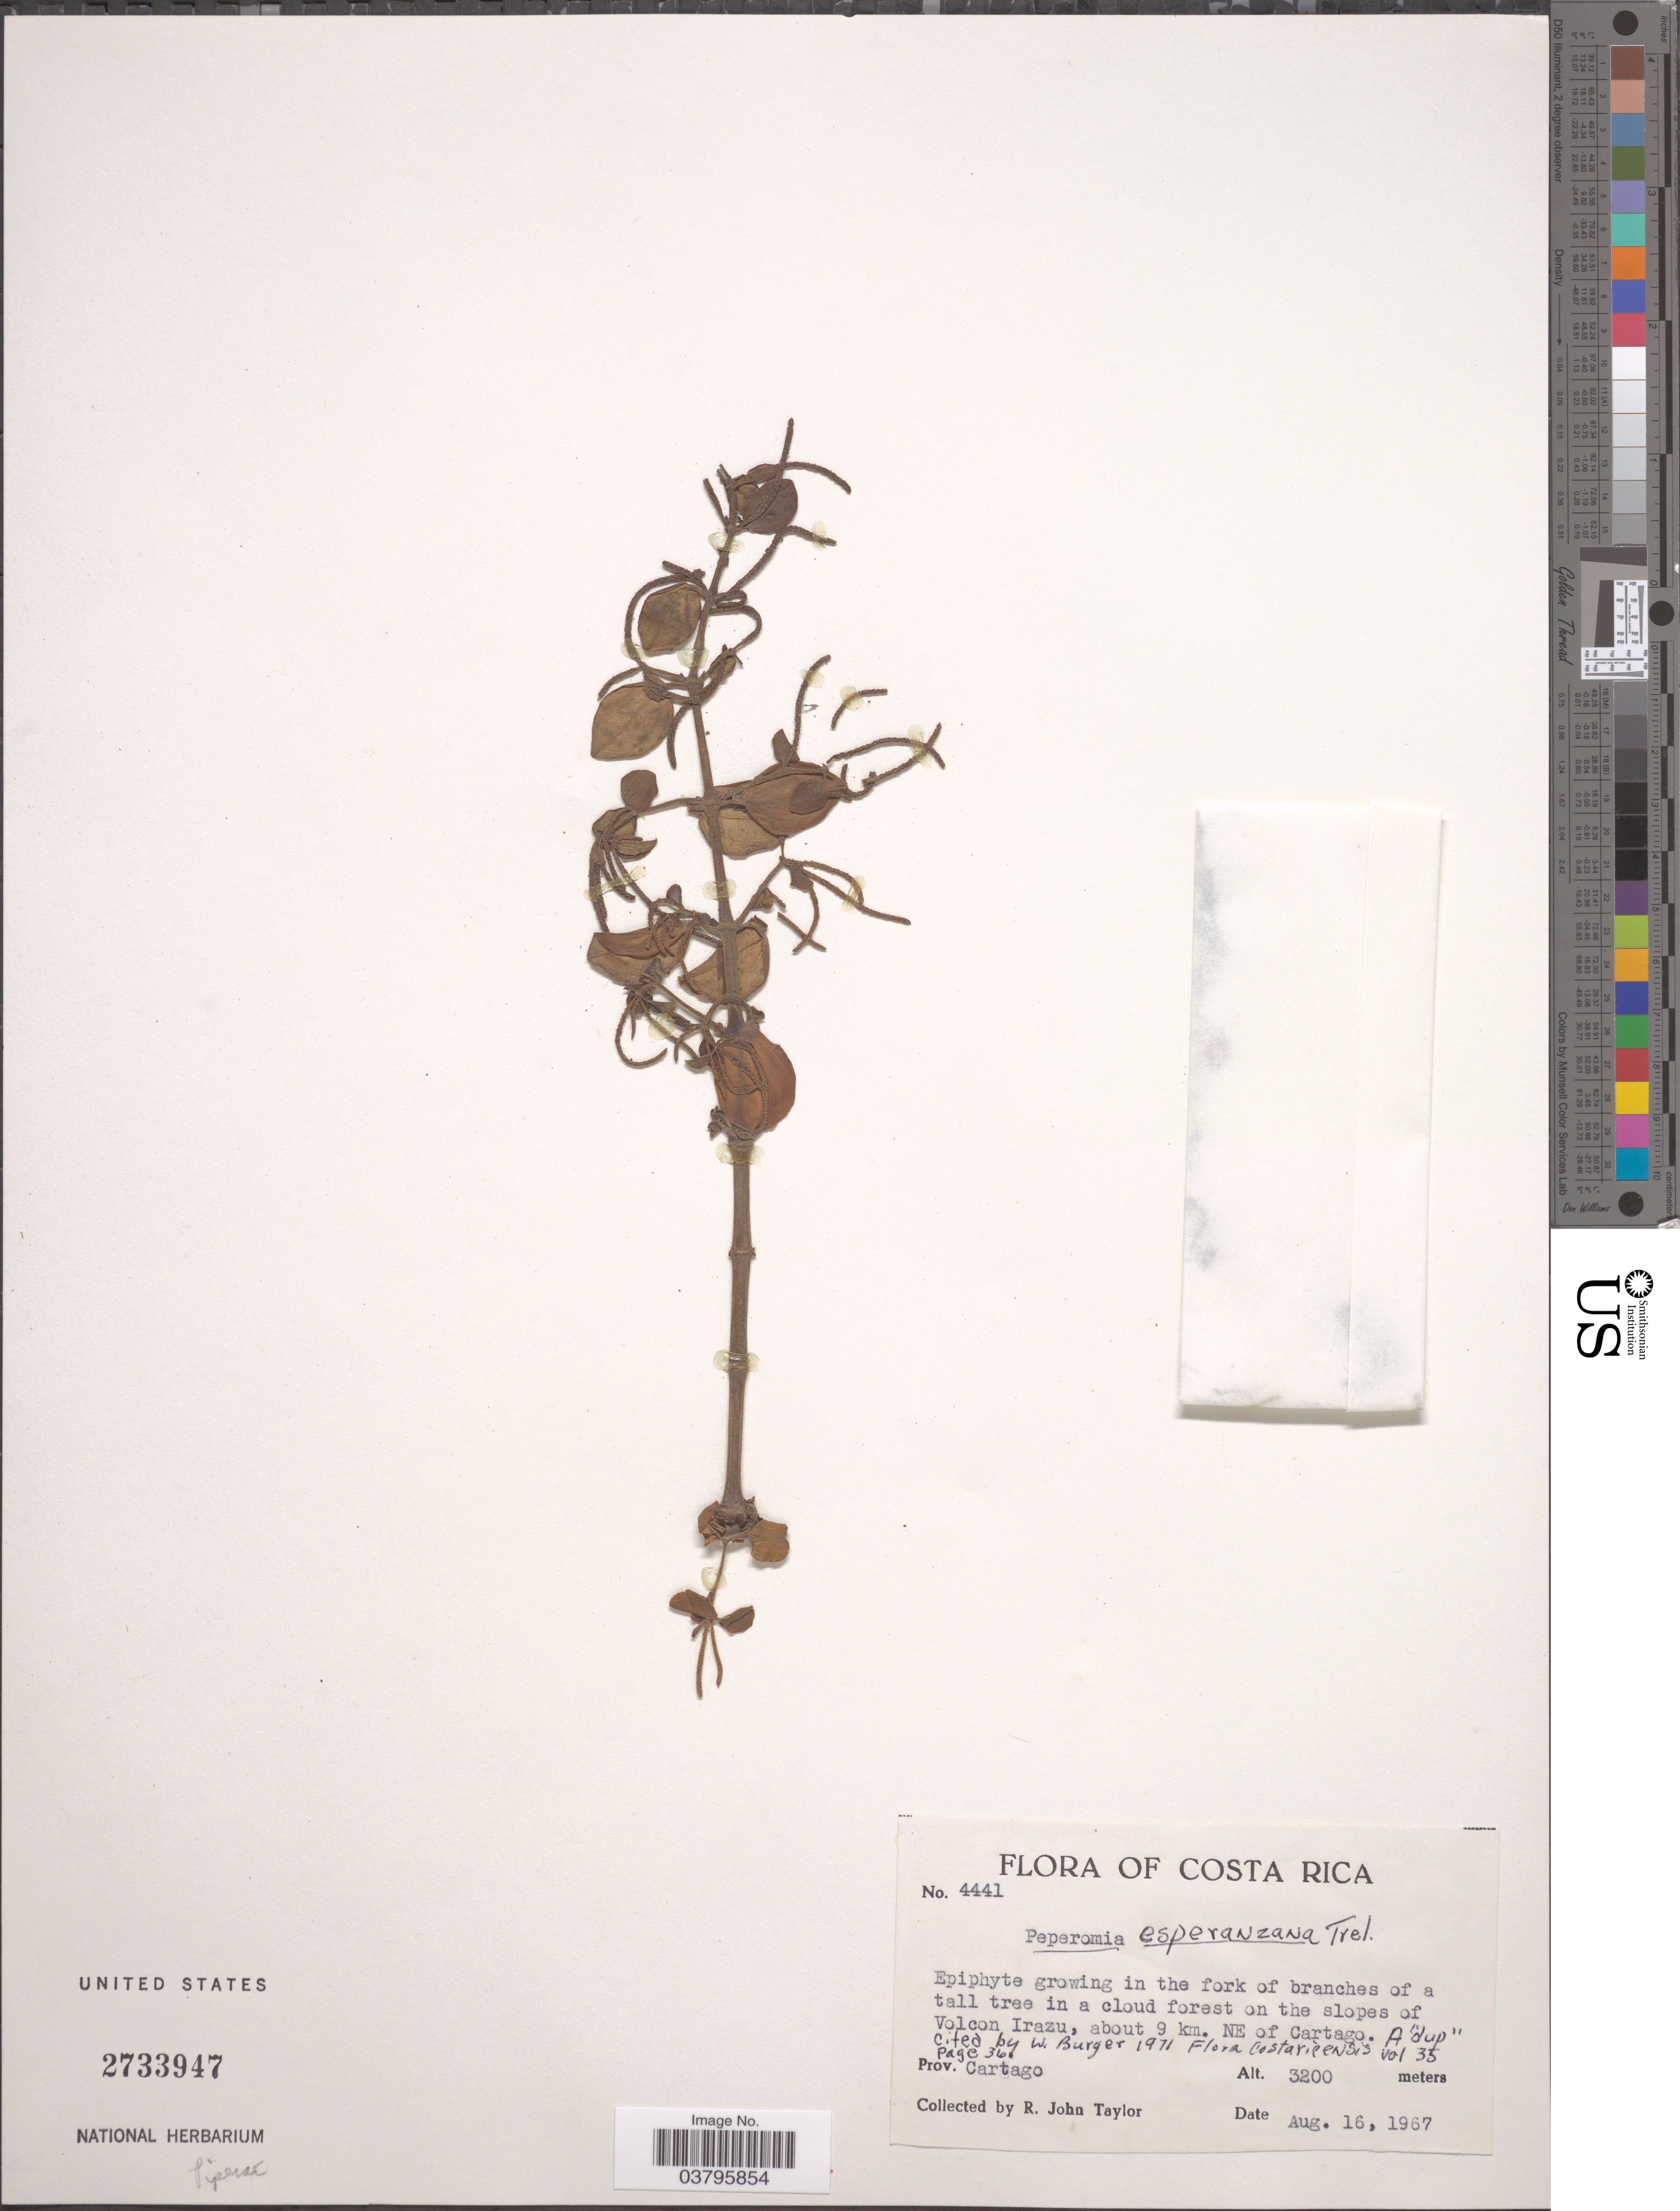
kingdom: Plantae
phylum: Tracheophyta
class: Magnoliopsida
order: Piperales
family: Piperaceae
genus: Peperomia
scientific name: Peperomia esperanzana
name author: Trel.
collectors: J. Taylor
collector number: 4441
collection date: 1967-08-16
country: Costa Rica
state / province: Cartago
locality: In the fork of branches of a tall tree in a cloud forest on the slopes of Volcon Irazu, about 9 km. NE of Cartago.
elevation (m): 3200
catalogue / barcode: US 2733947